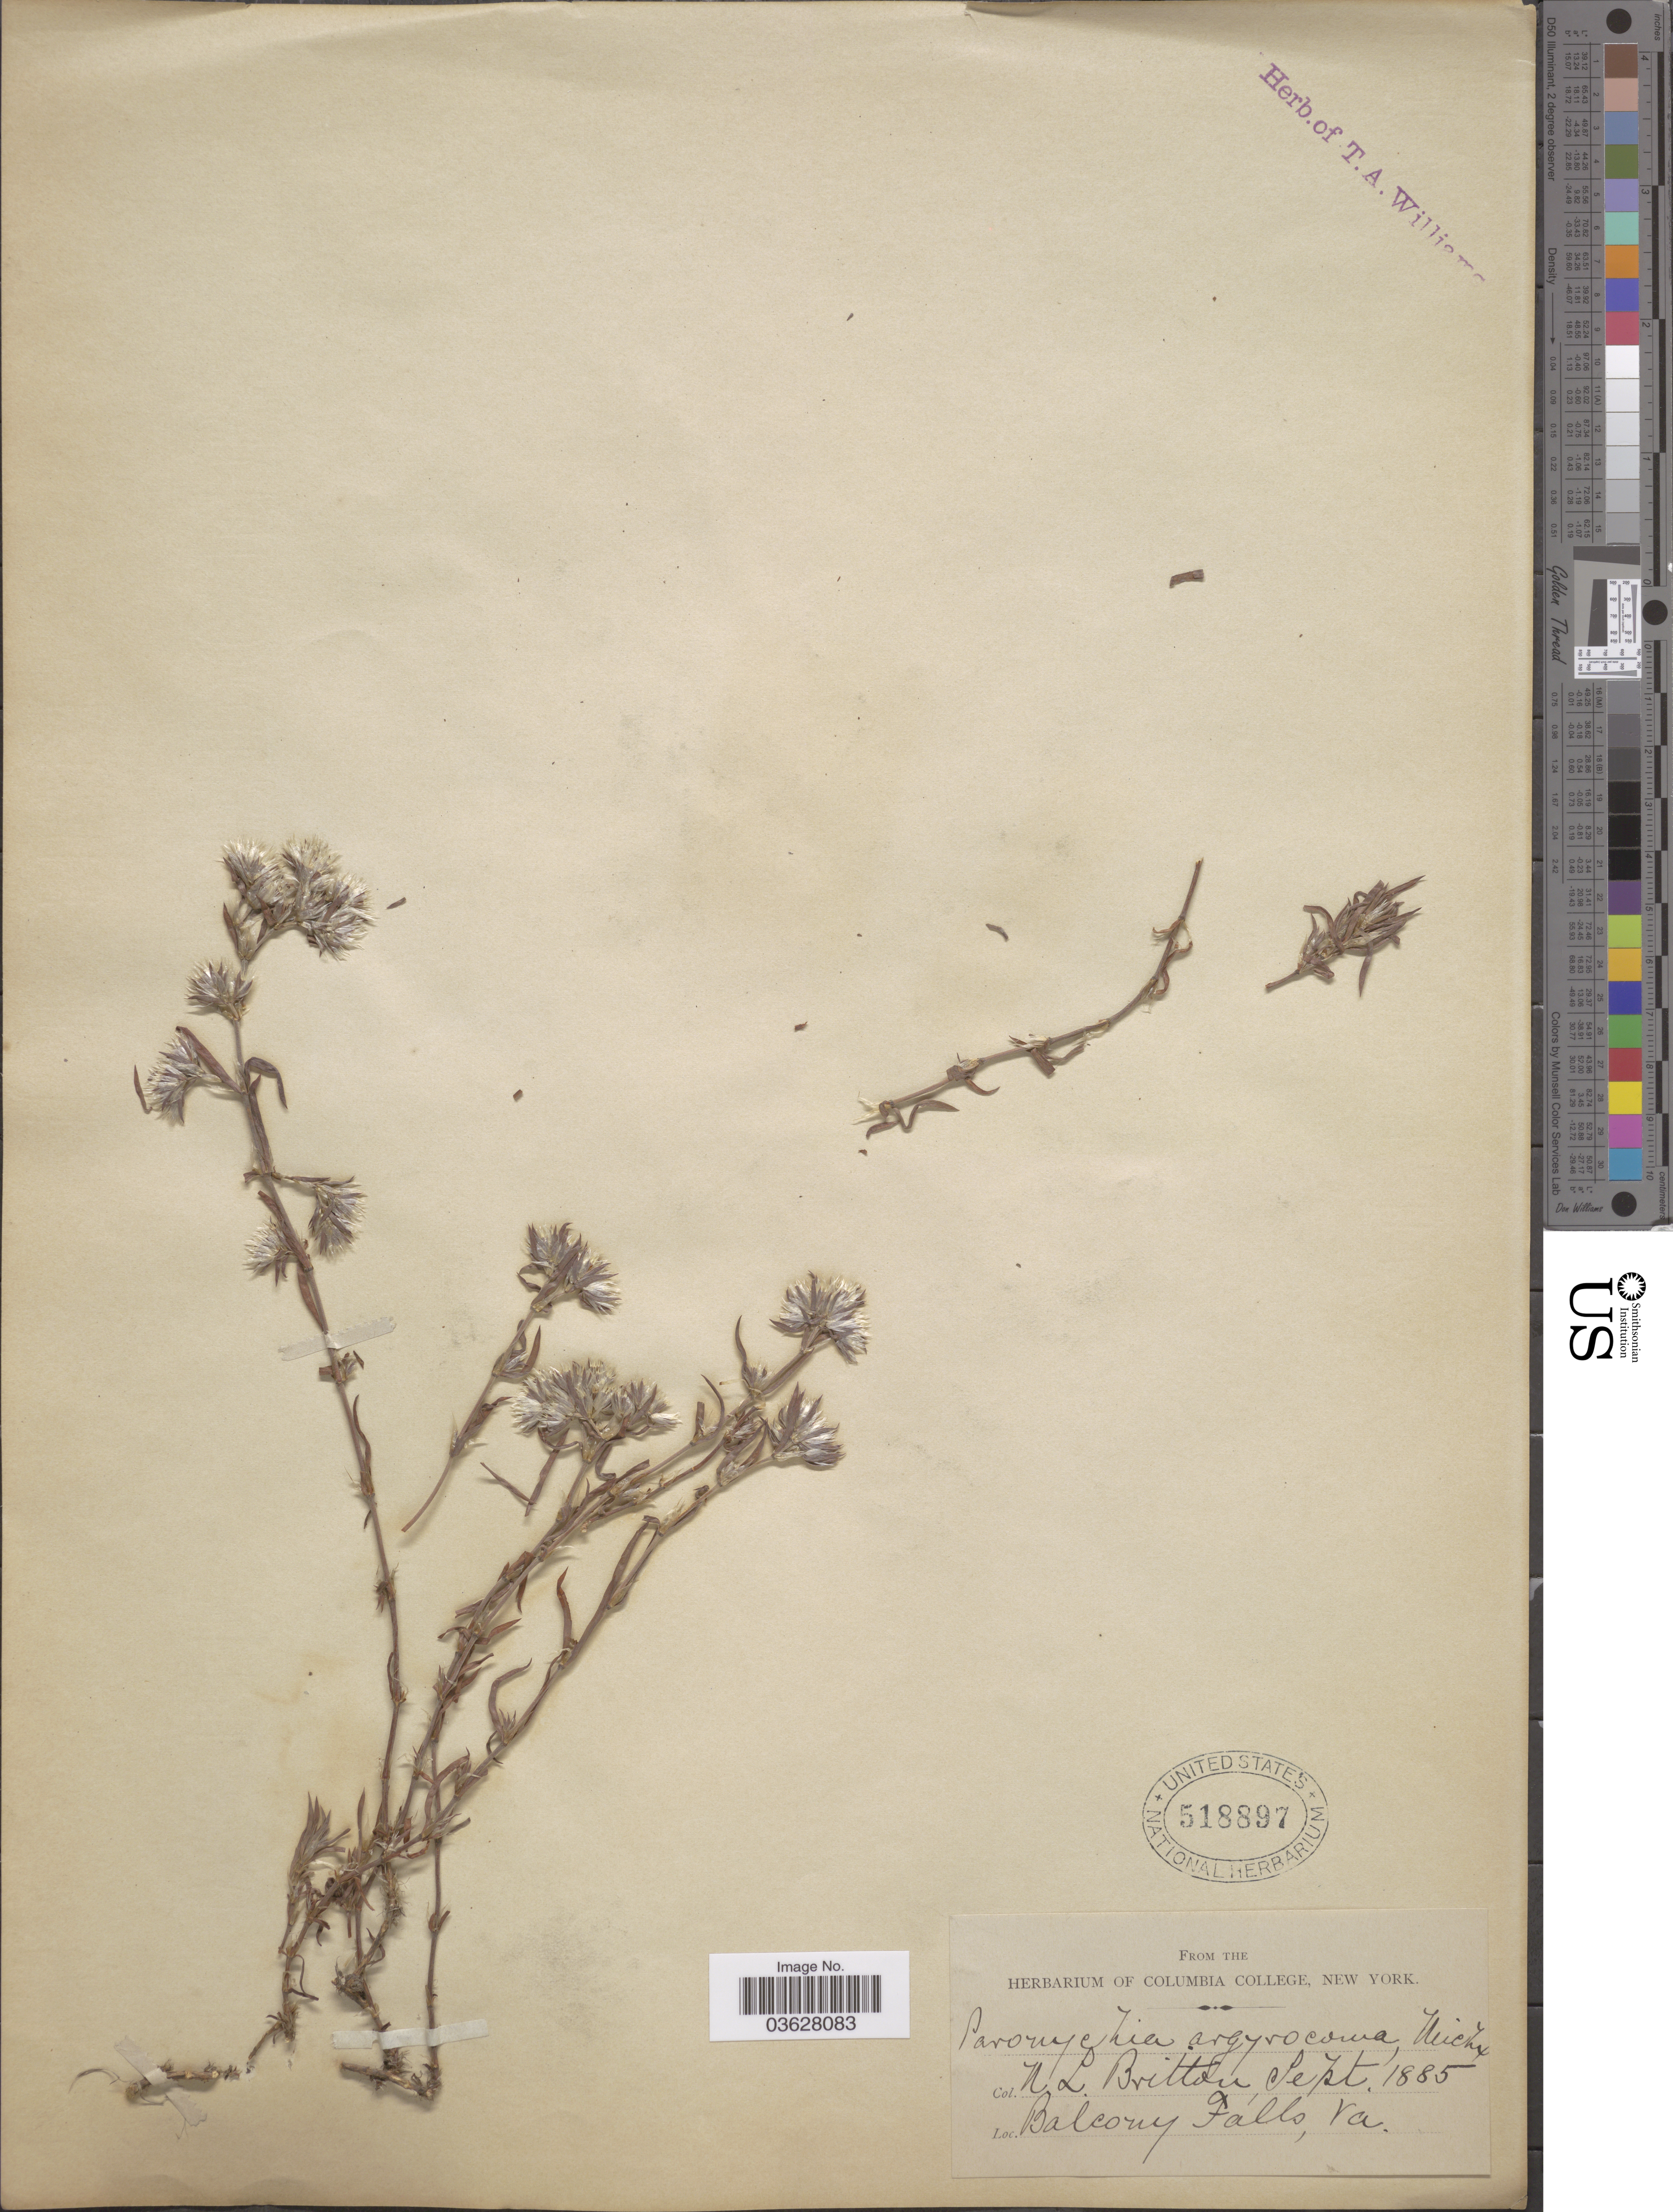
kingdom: Plantae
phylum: Tracheophyta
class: Magnoliopsida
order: Caryophyllales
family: Caryophyllaceae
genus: Paronychia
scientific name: Paronychia sp.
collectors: N. Britton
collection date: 1885-09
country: United States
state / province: Virginia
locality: Balcony Falls.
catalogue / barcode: US 518897